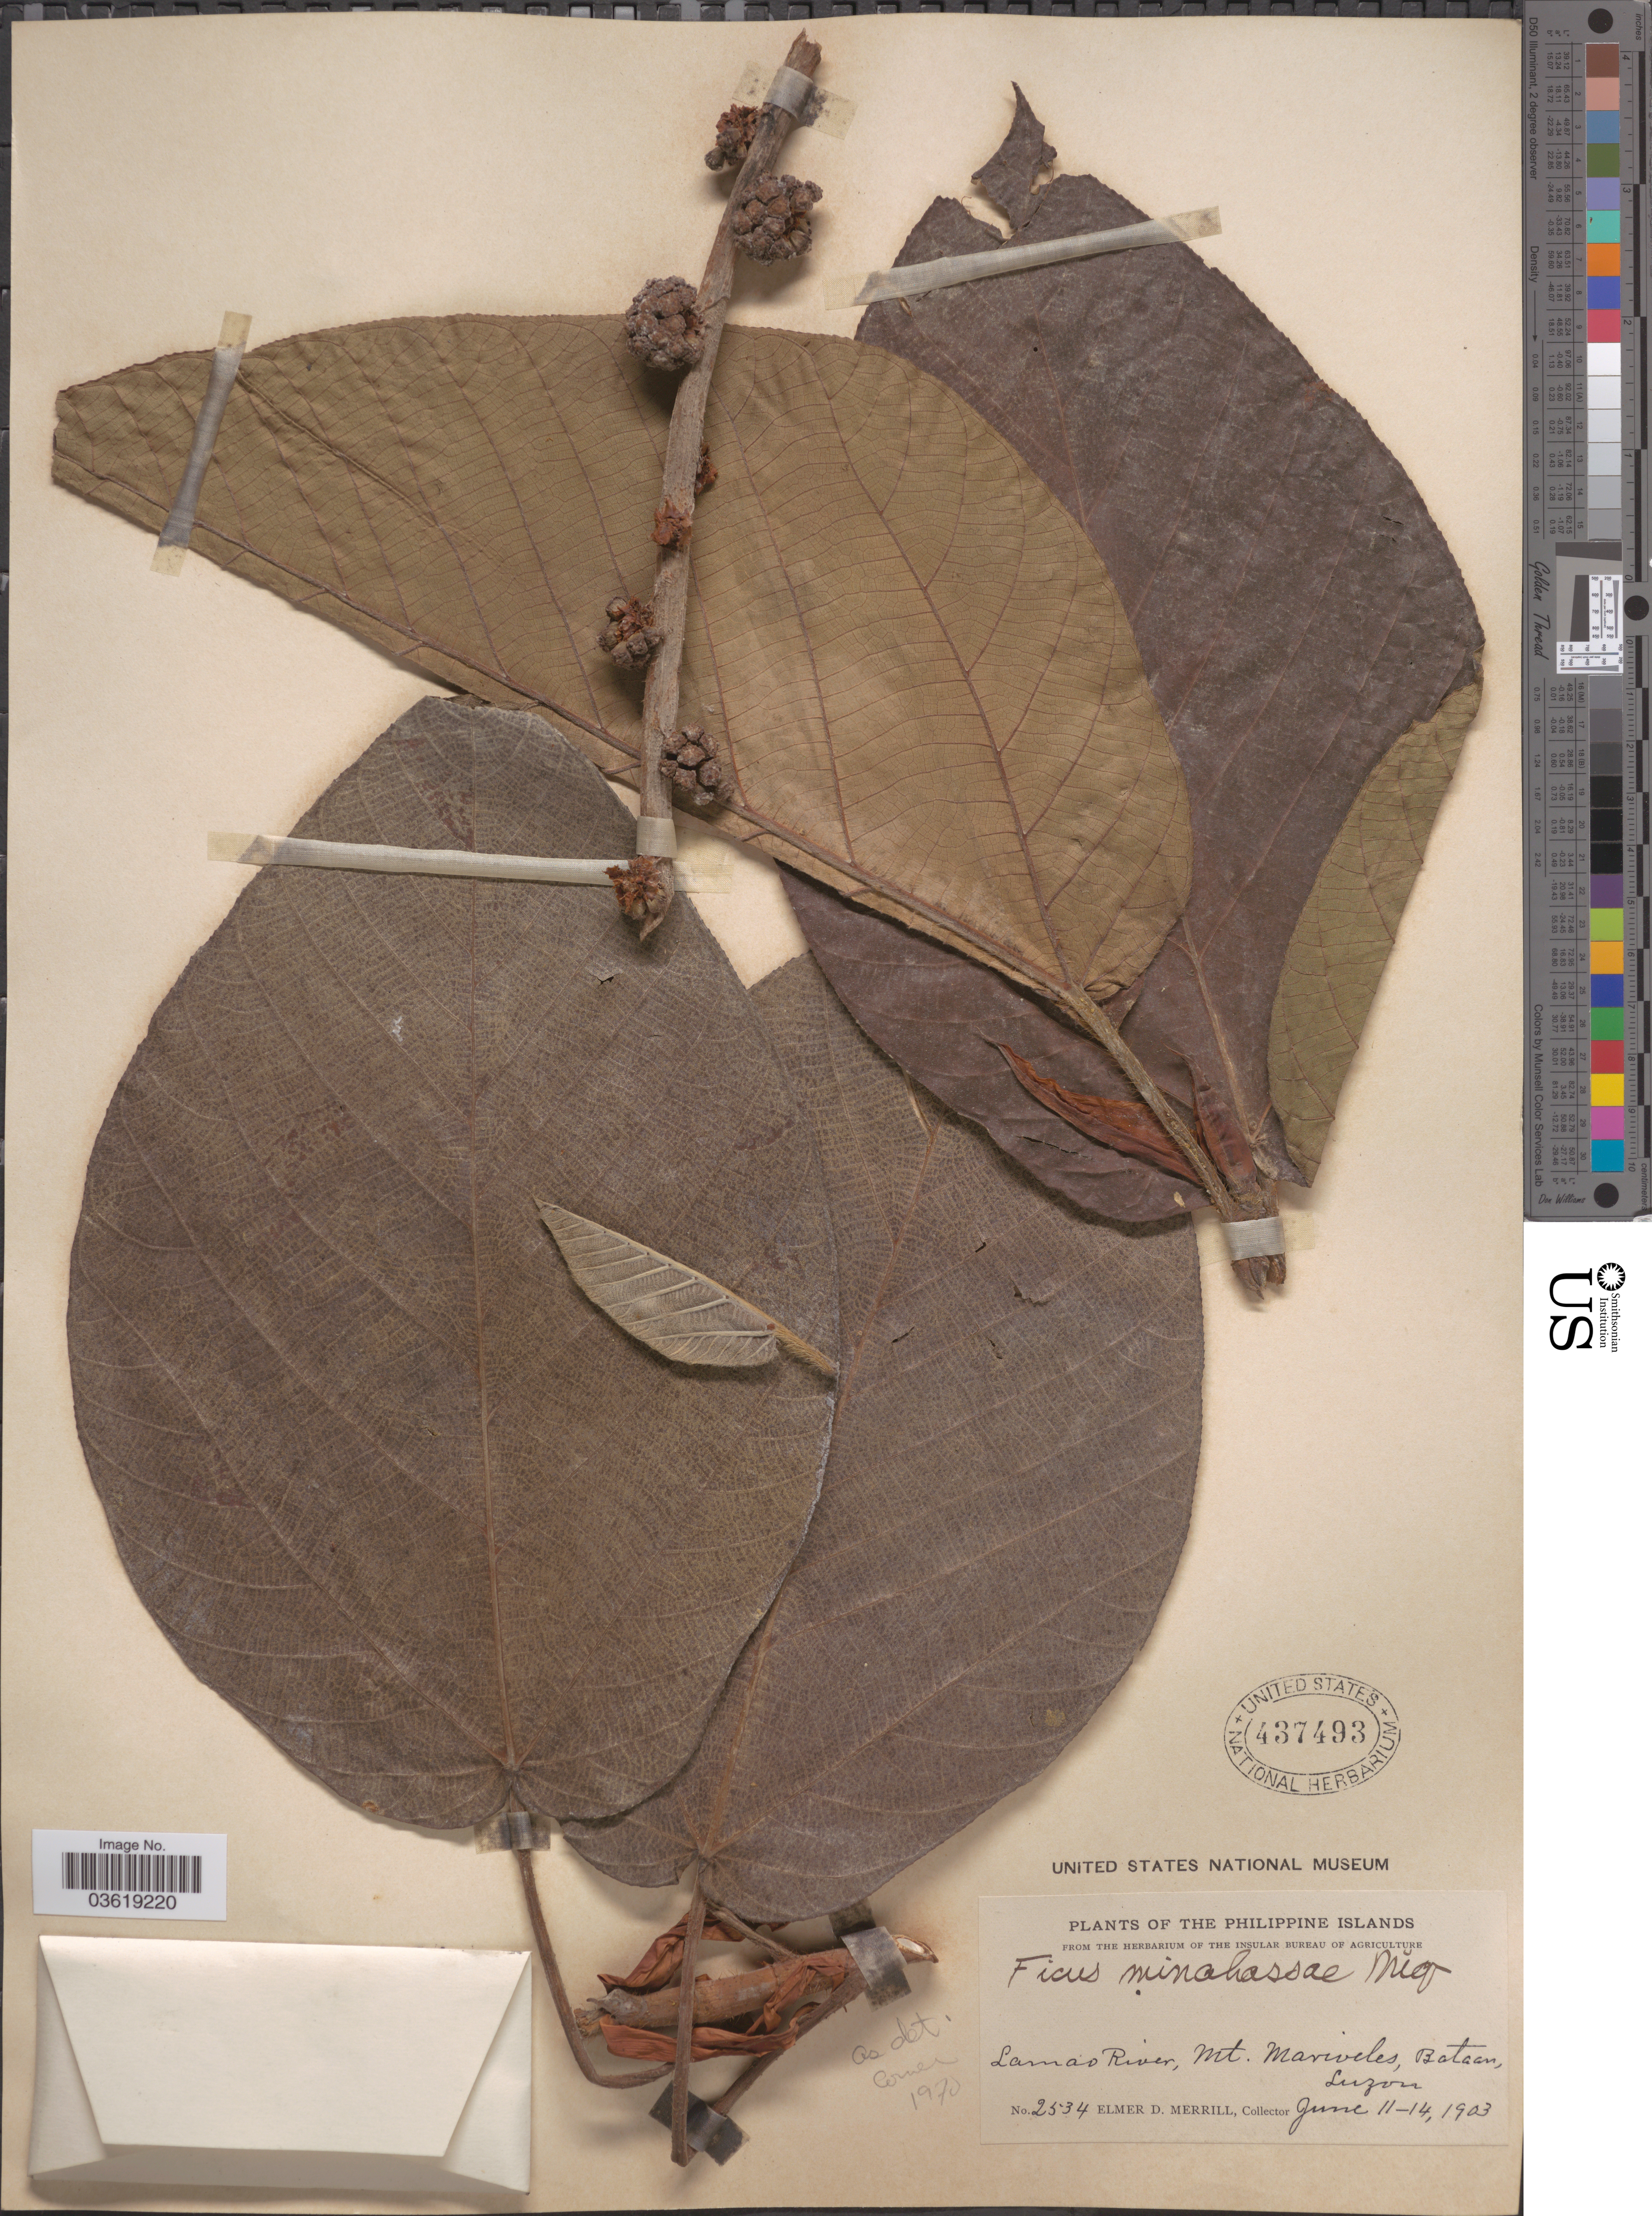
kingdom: Plantae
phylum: Tracheophyta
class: Magnoliopsida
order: Rosales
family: Moraceae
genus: Ficus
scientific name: Ficus minahassae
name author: Miq.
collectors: E. D. Merrill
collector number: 2534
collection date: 1903-06-11/1903-06-14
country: Philippines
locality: The Philippine Islands. Lamao River, Mt. Mariveles, Bataan, Luzon.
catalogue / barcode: US 437493